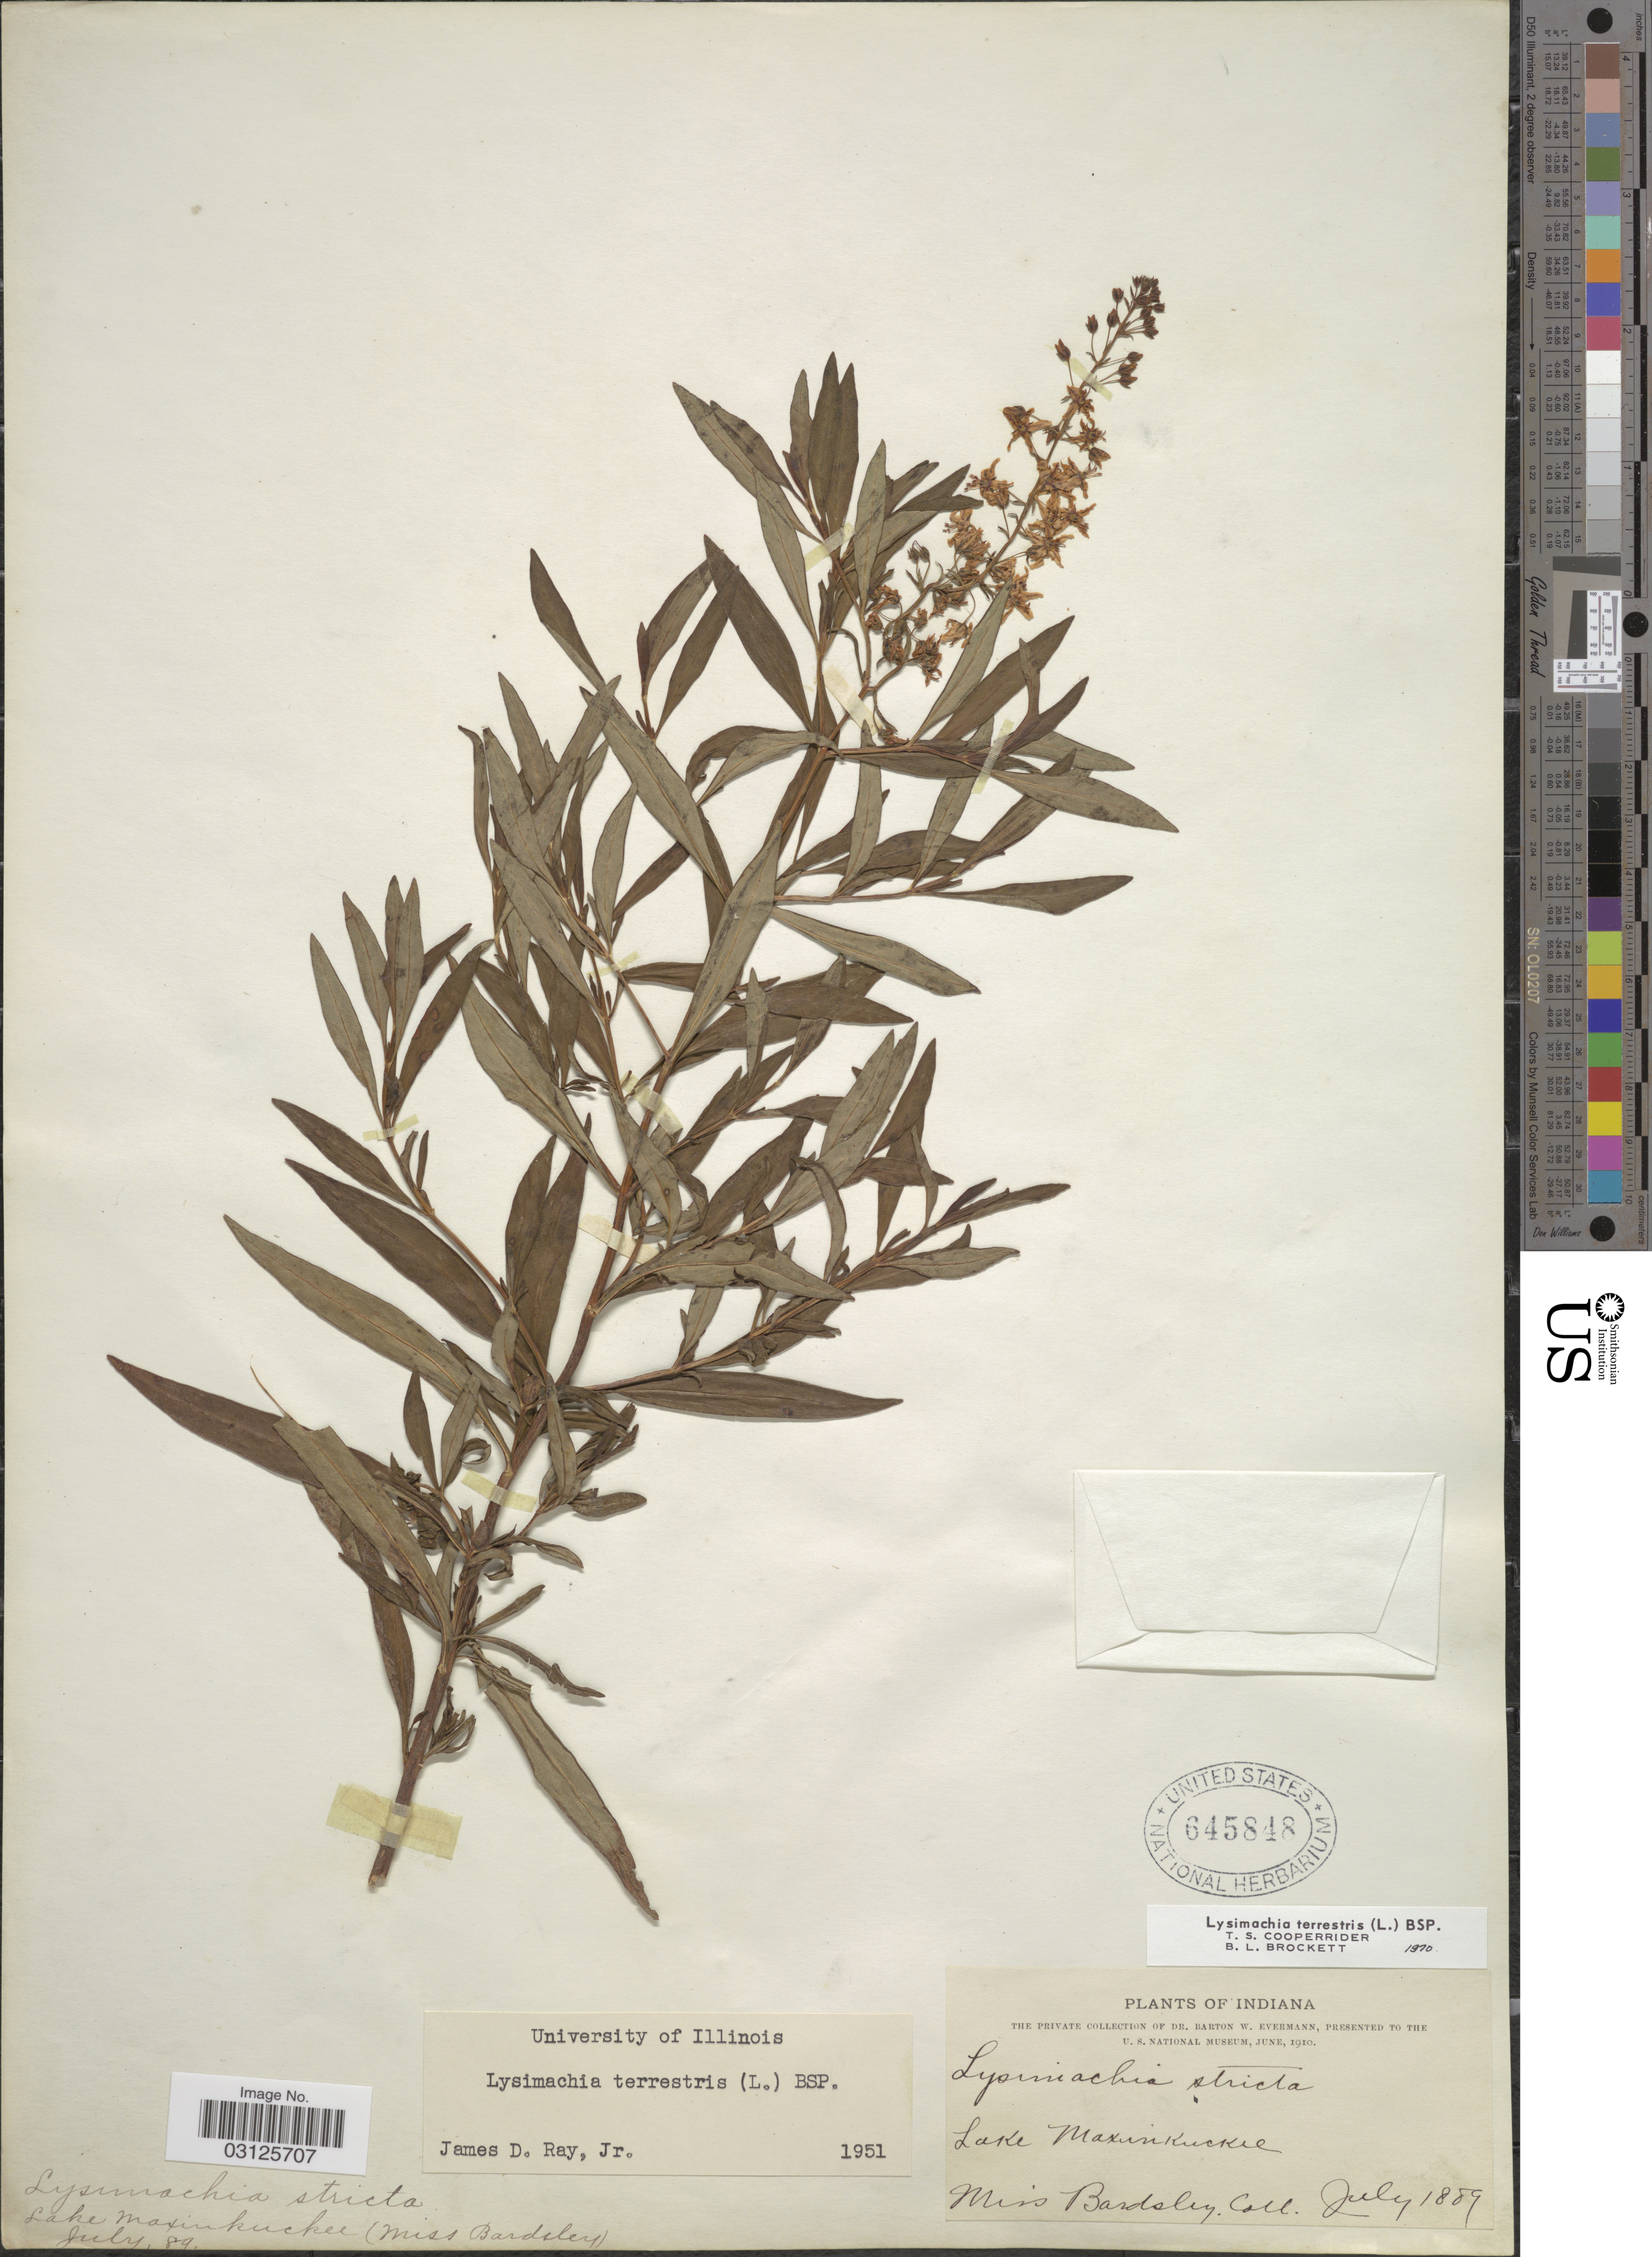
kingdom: Plantae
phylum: Tracheophyta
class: Magnoliopsida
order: Ericales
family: Primulaceae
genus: Lysimachia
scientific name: Lysimachia terrestris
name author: (L.) Britton, Stearns & Poggenb.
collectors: Bardsley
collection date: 1889-07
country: United States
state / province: Indiana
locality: Lake Maxinkuckee.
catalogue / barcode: US 645848